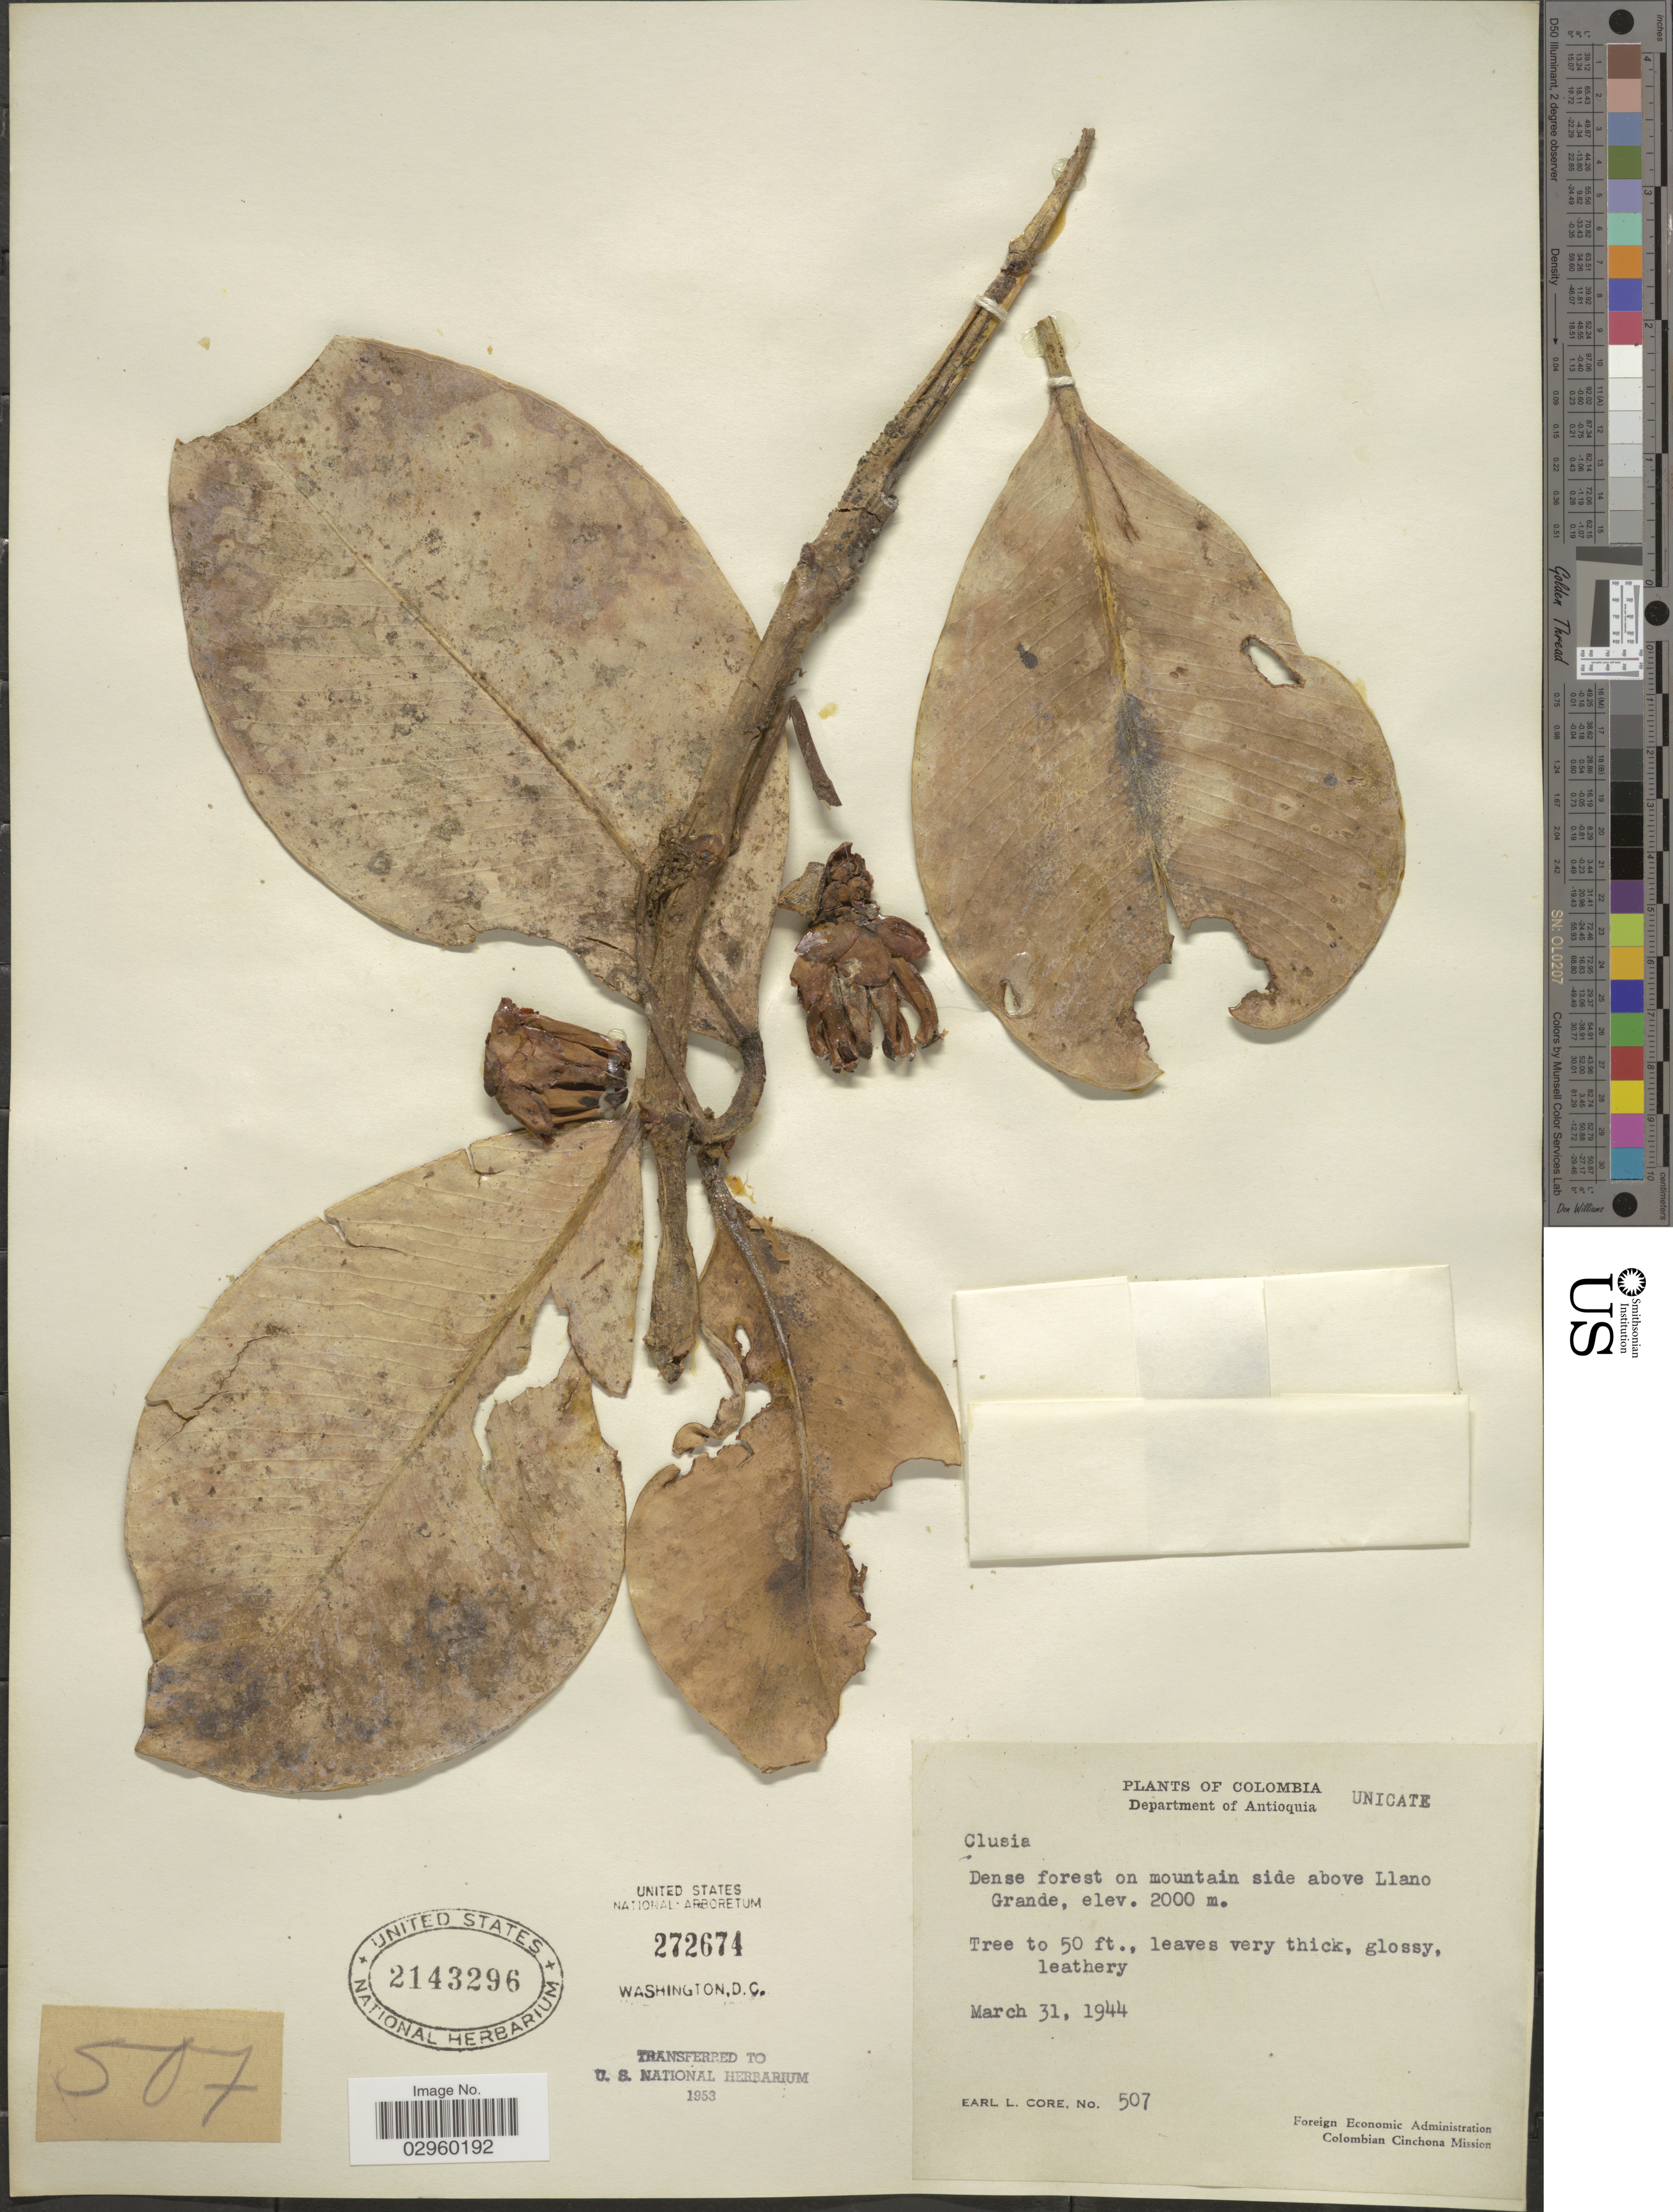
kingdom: Plantae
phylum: Tracheophyta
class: Magnoliopsida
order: Malpighiales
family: Clusiaceae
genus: Clusia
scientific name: Clusia sp.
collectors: E. L. Core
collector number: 507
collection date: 1944-03-31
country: Colombia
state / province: Antioquia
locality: Department of Antioquia, Dense forest on mountain side above Llano Grande.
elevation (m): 2000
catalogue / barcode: US 2143296